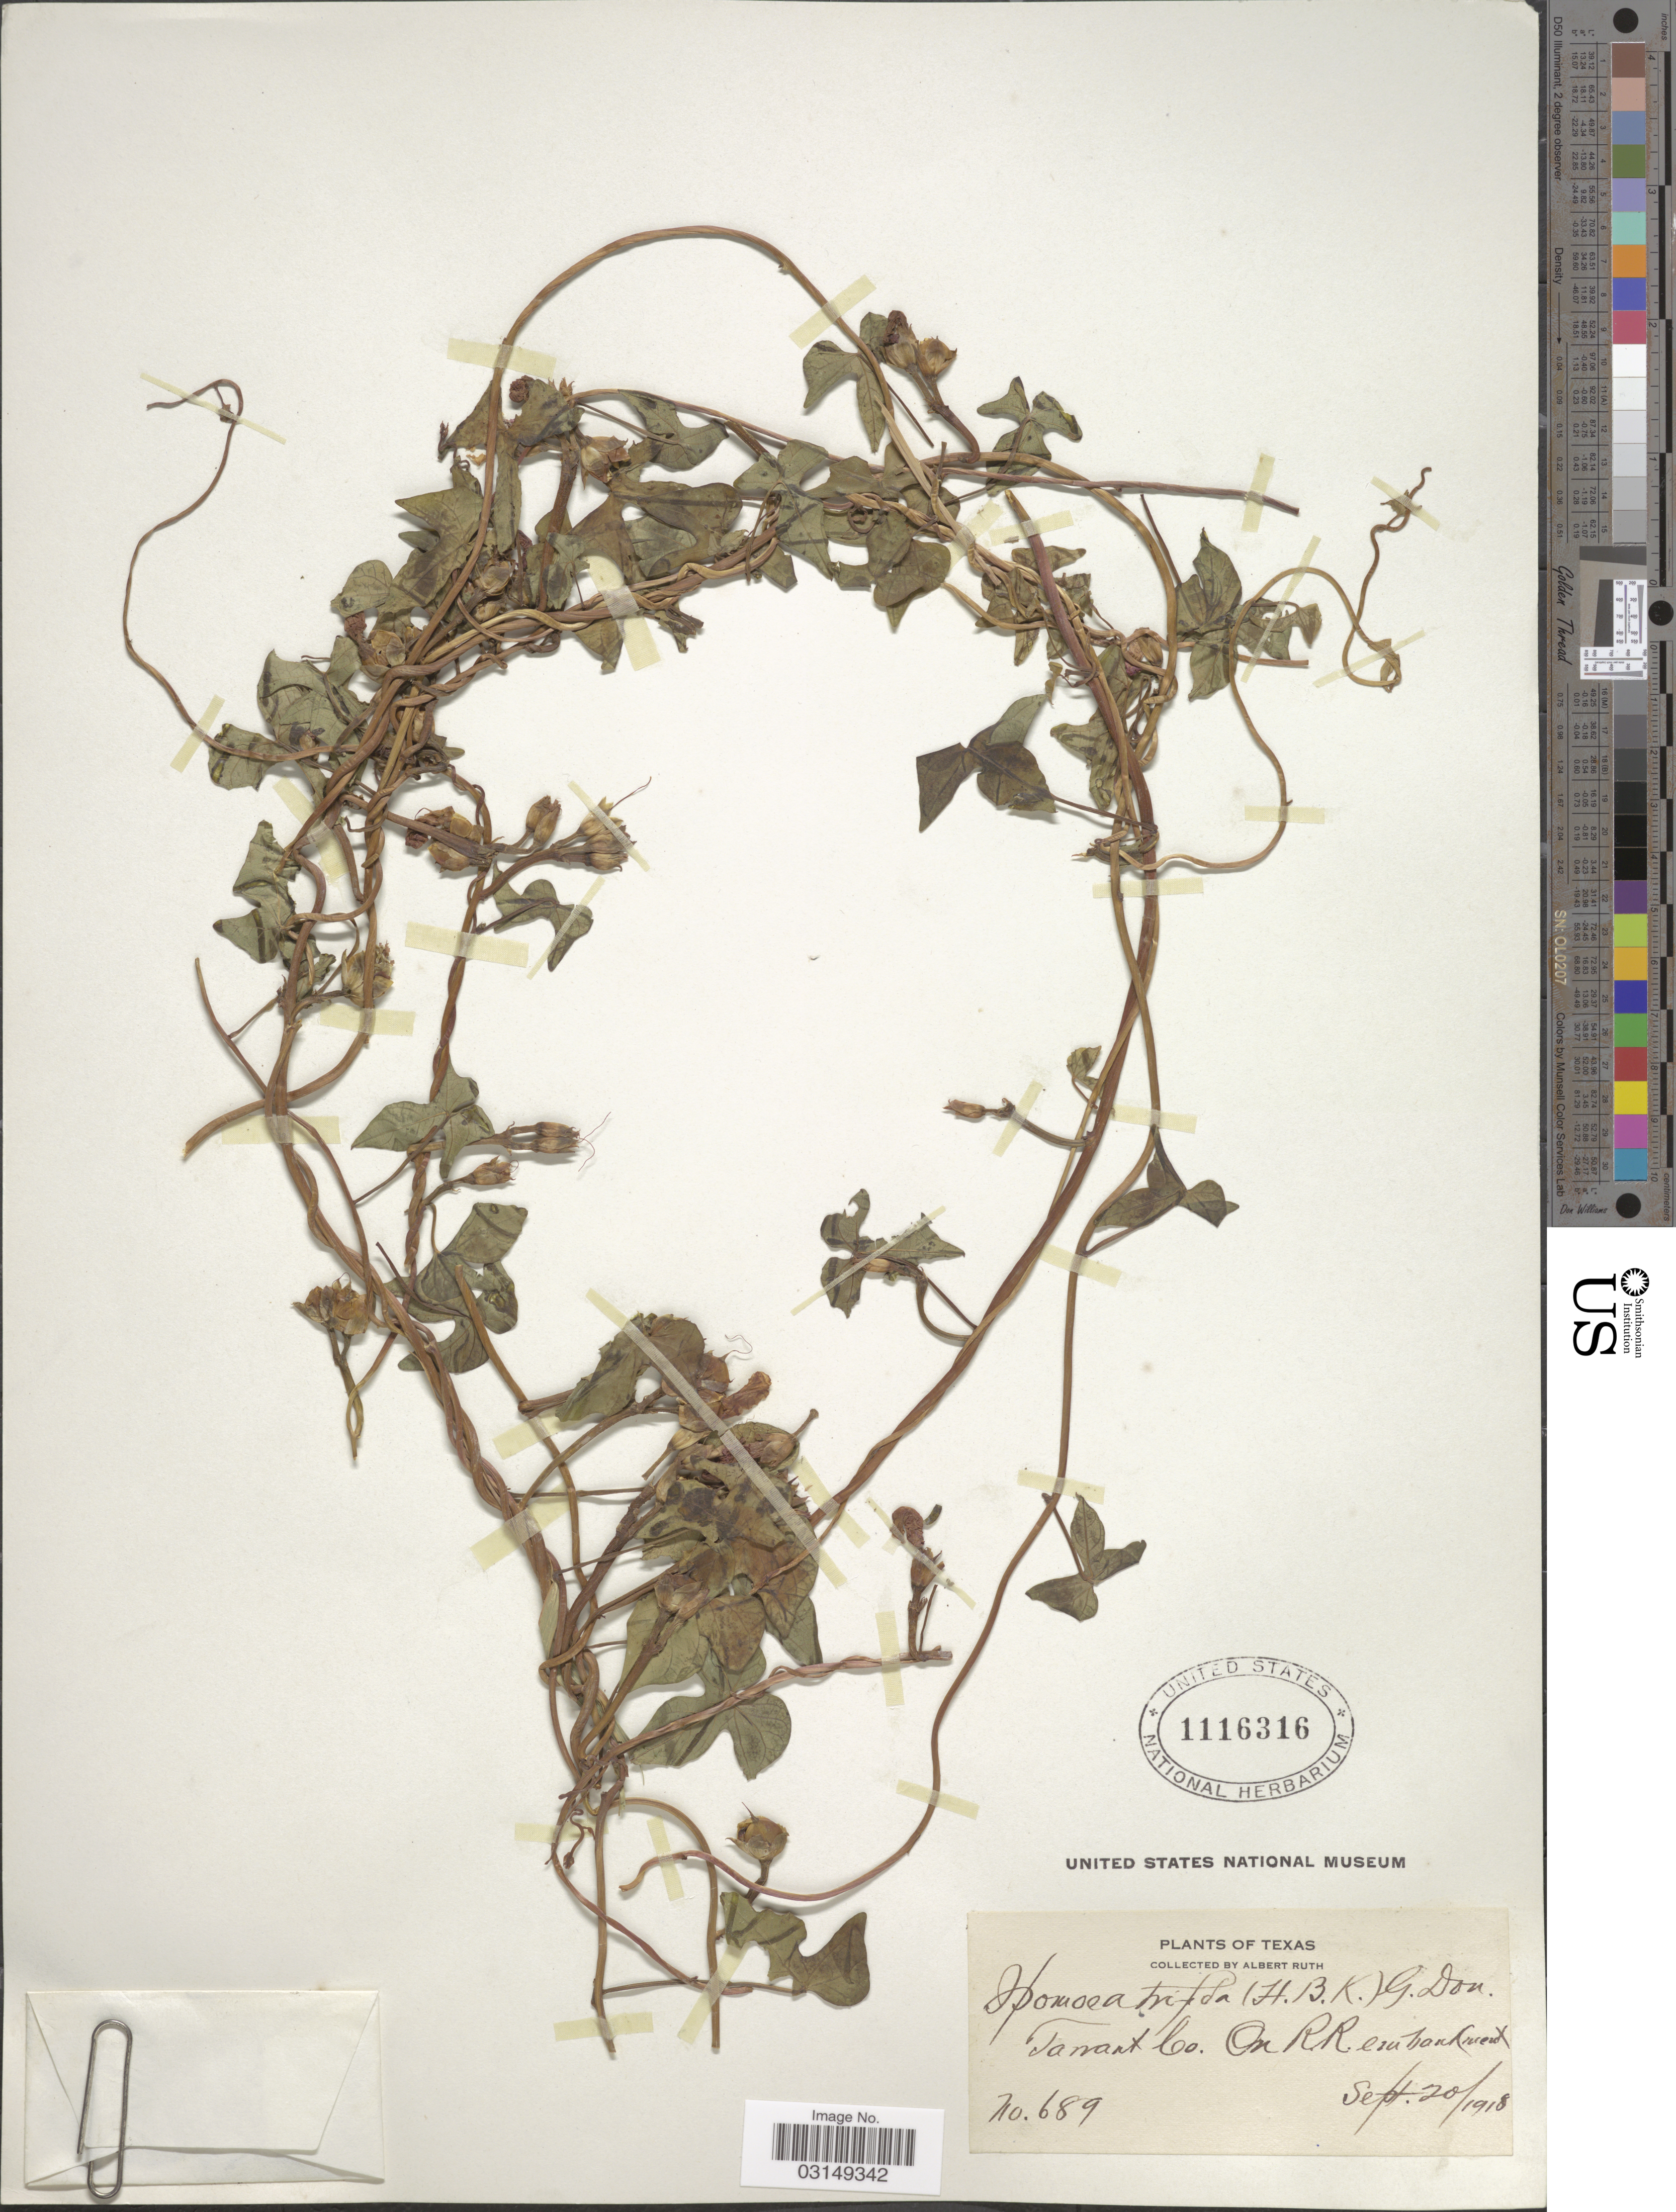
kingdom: Plantae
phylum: Tracheophyta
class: Magnoliopsida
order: Solanales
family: Convolvulaceae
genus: Ipomoea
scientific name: Ipomoea trichocarpa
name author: Elliott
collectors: A. Ruth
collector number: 689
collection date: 1918-09-20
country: United States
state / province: Texas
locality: Tarrant Co. On R.R. embankment.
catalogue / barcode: US 1116316